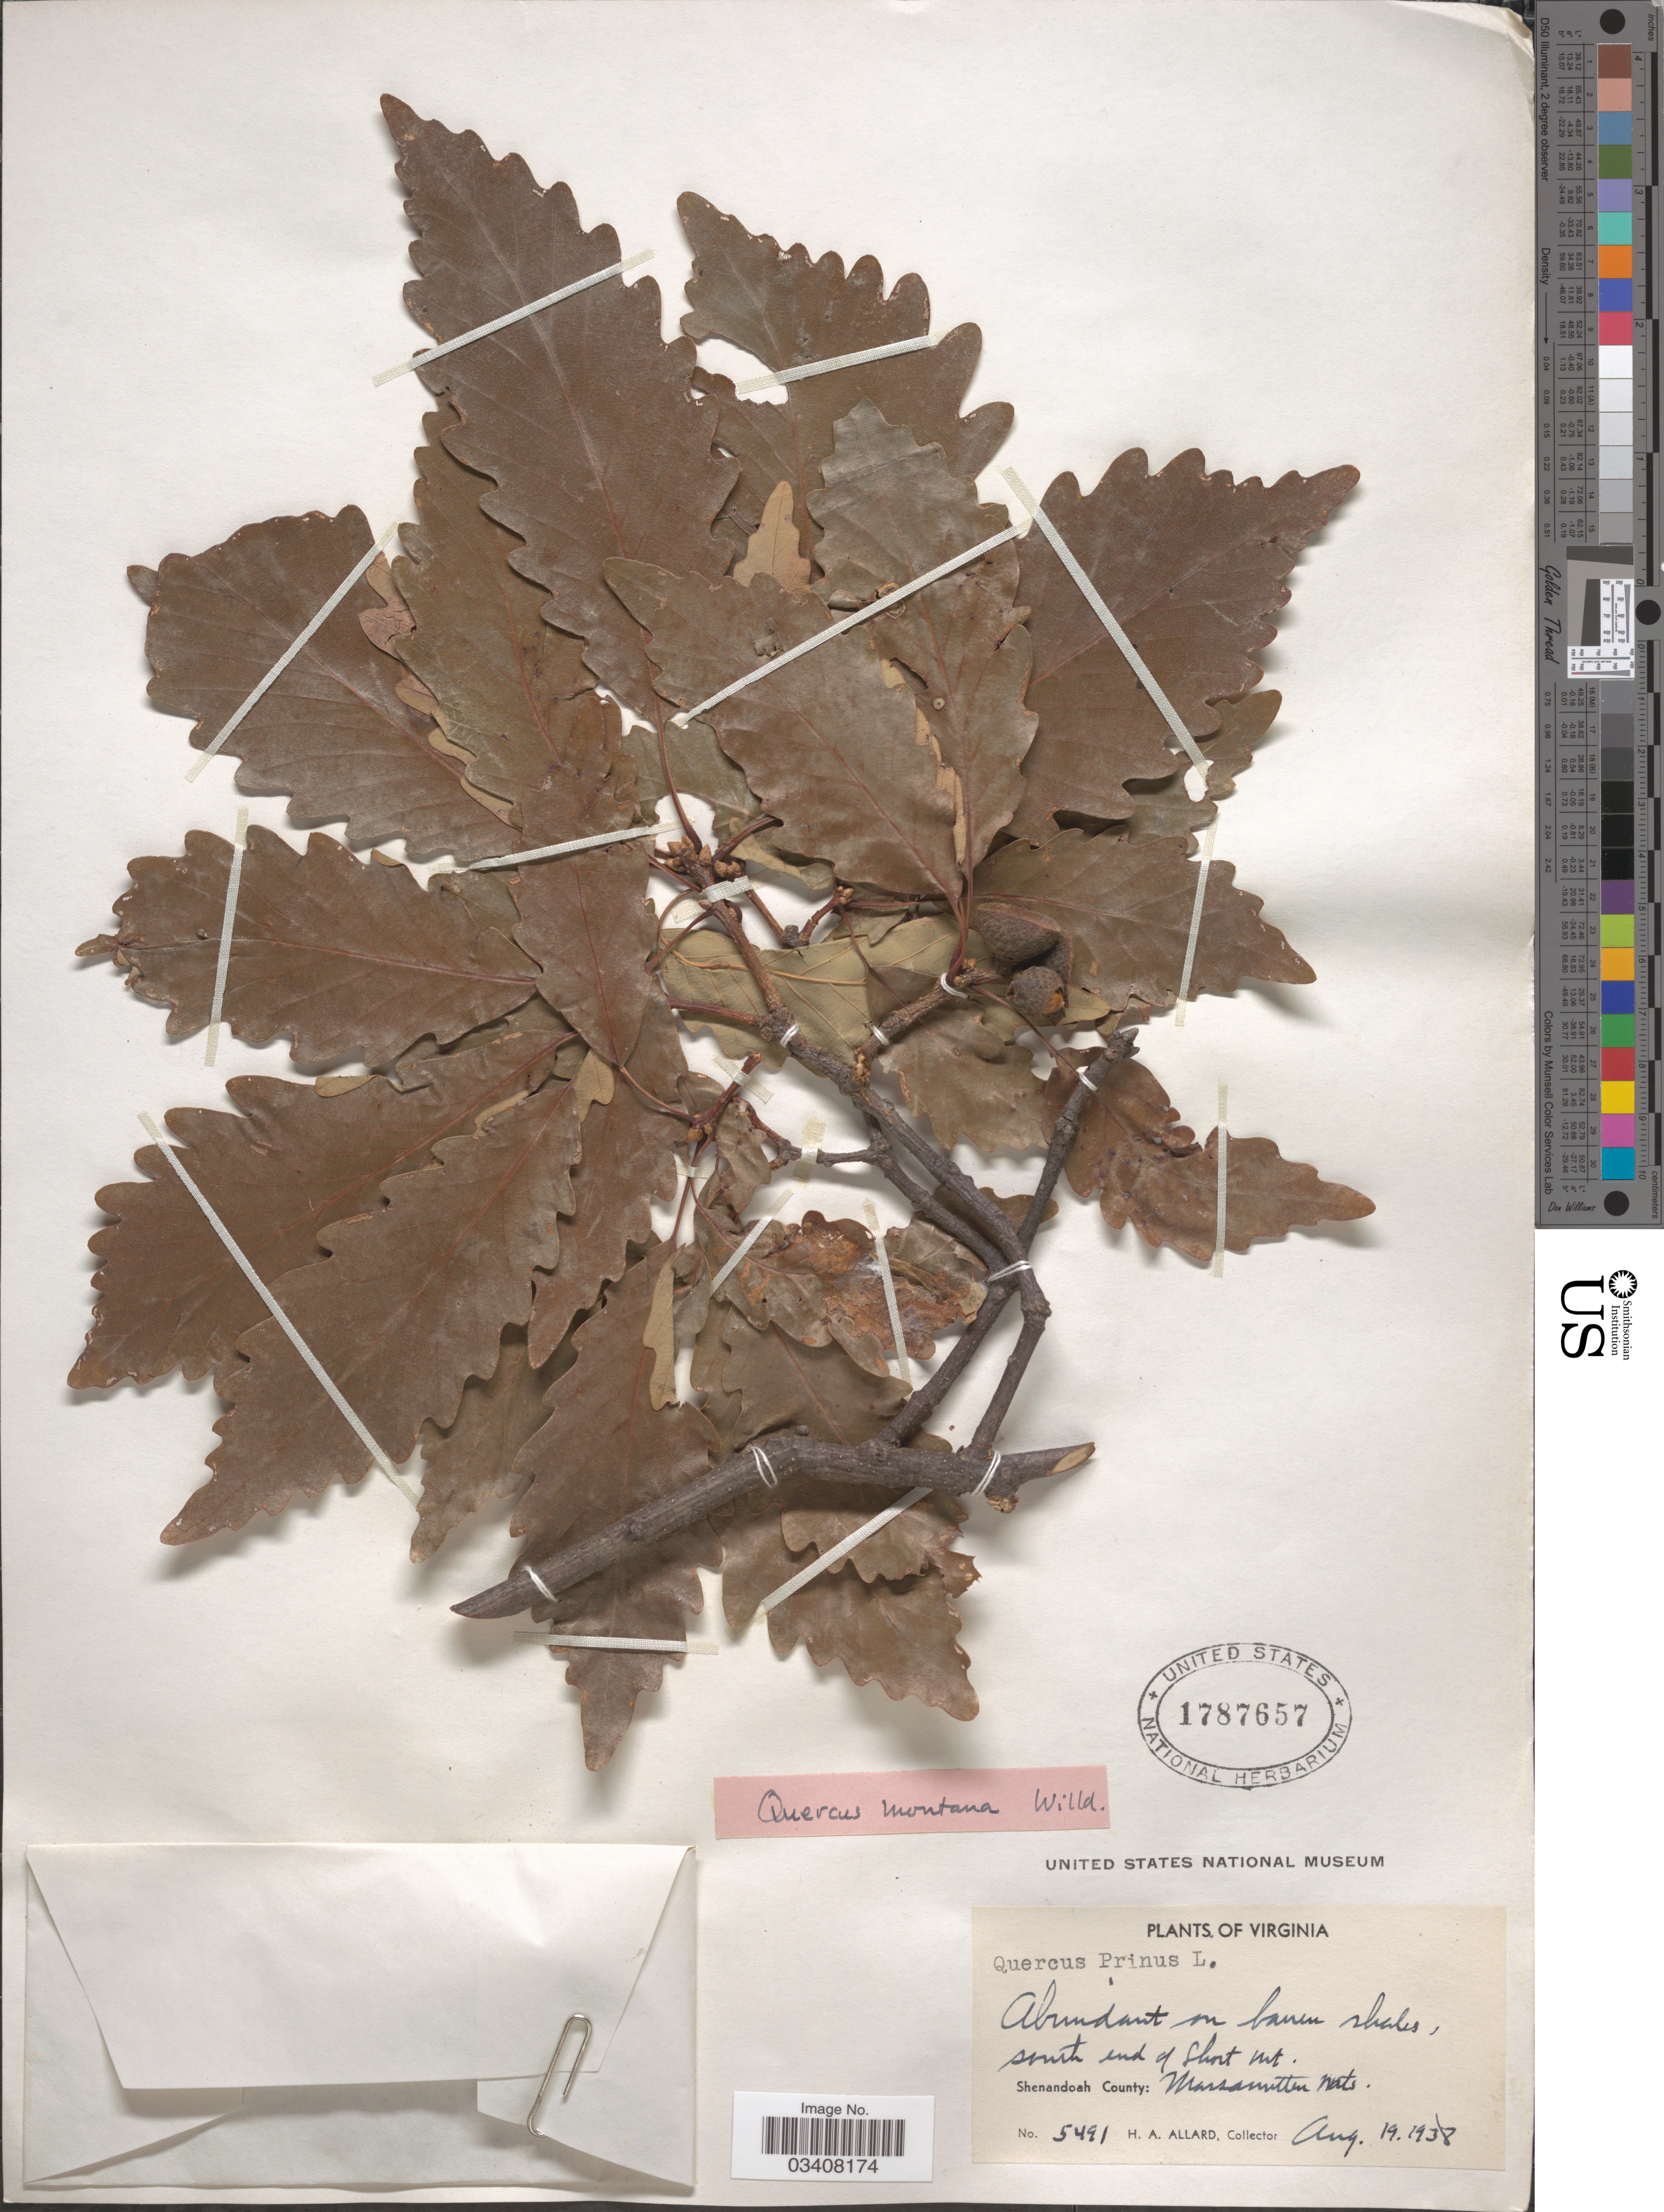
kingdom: Plantae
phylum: Tracheophyta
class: Magnoliopsida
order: Fagales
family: Fagaceae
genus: Quercus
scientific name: Quercus prinus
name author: L.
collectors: H. A. Allard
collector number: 5491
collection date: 1938-08-19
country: United States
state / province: Virginia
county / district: Shenandoah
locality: South end of Short Mt. Shenandoah County: Massanutten Mts.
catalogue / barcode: US 1787657